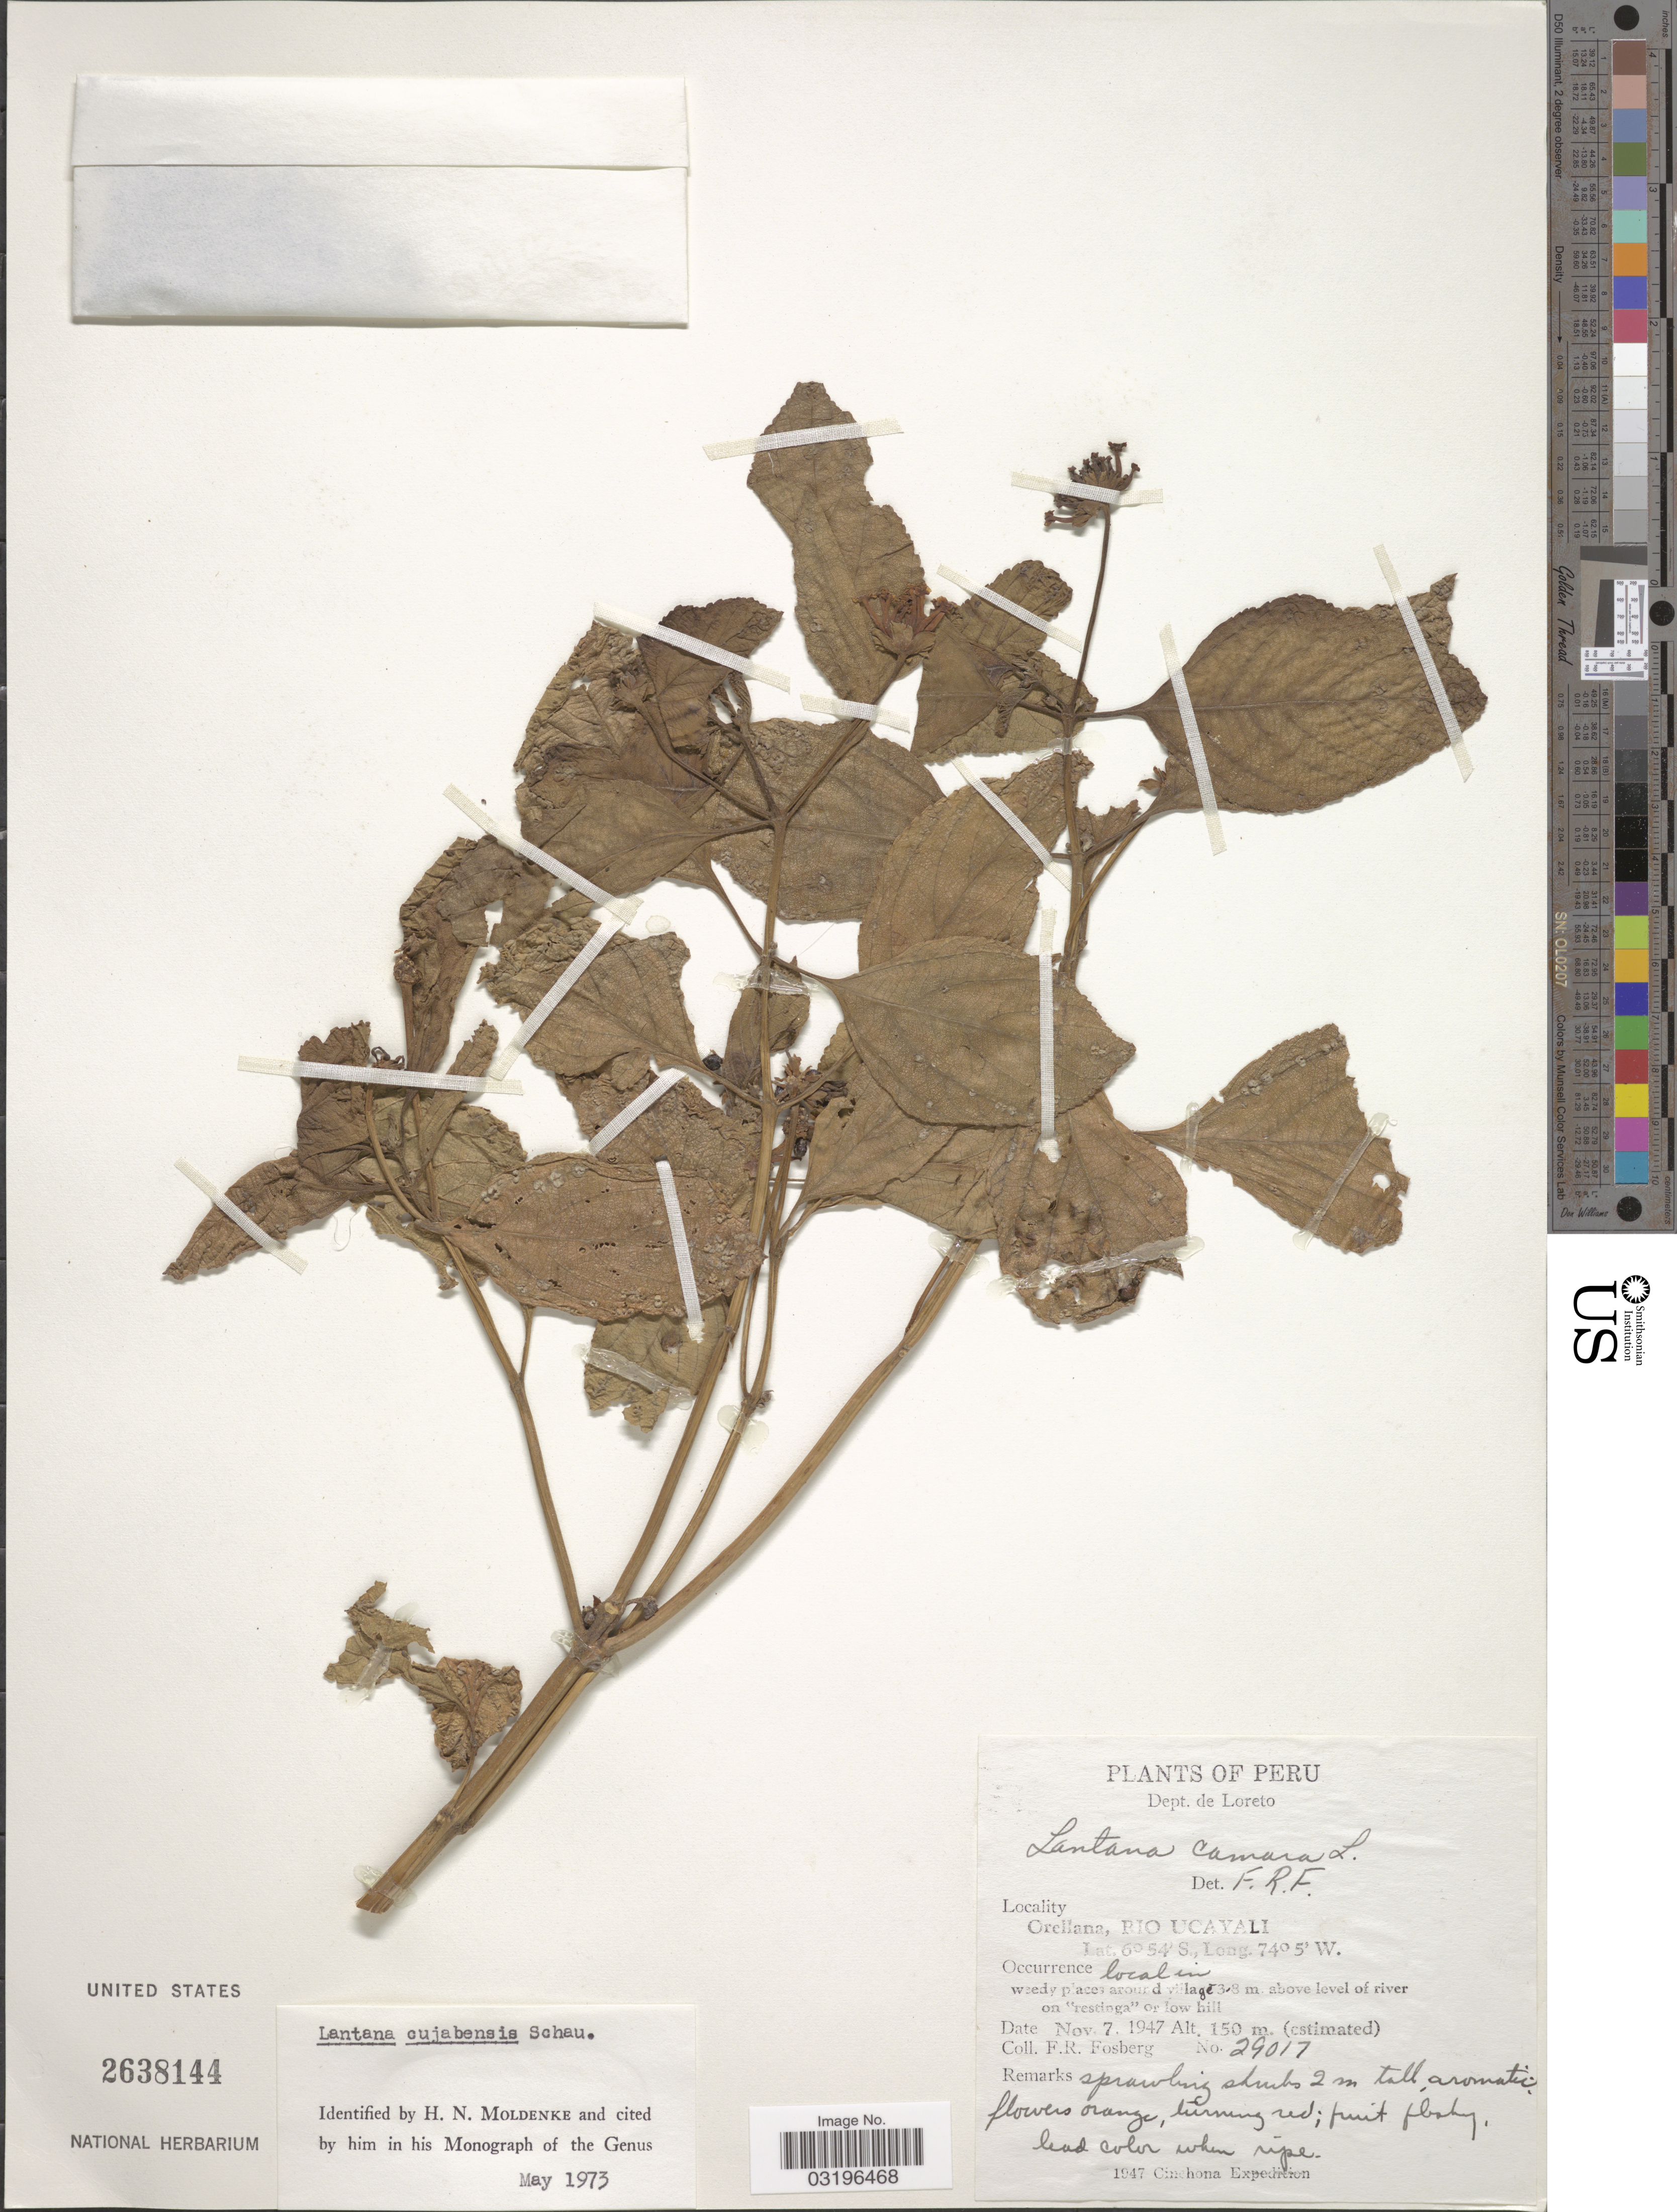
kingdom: Plantae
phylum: Tracheophyta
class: Magnoliopsida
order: Lamiales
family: Verbenaceae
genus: Lantana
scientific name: Lantana cujabensis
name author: Schau.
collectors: F. R. Fosberg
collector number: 29017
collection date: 1947-11-07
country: Peru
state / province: Loreto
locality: Dept. de Loreto, Orellana, Rio Ucayali.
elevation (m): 150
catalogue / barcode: US 2638144